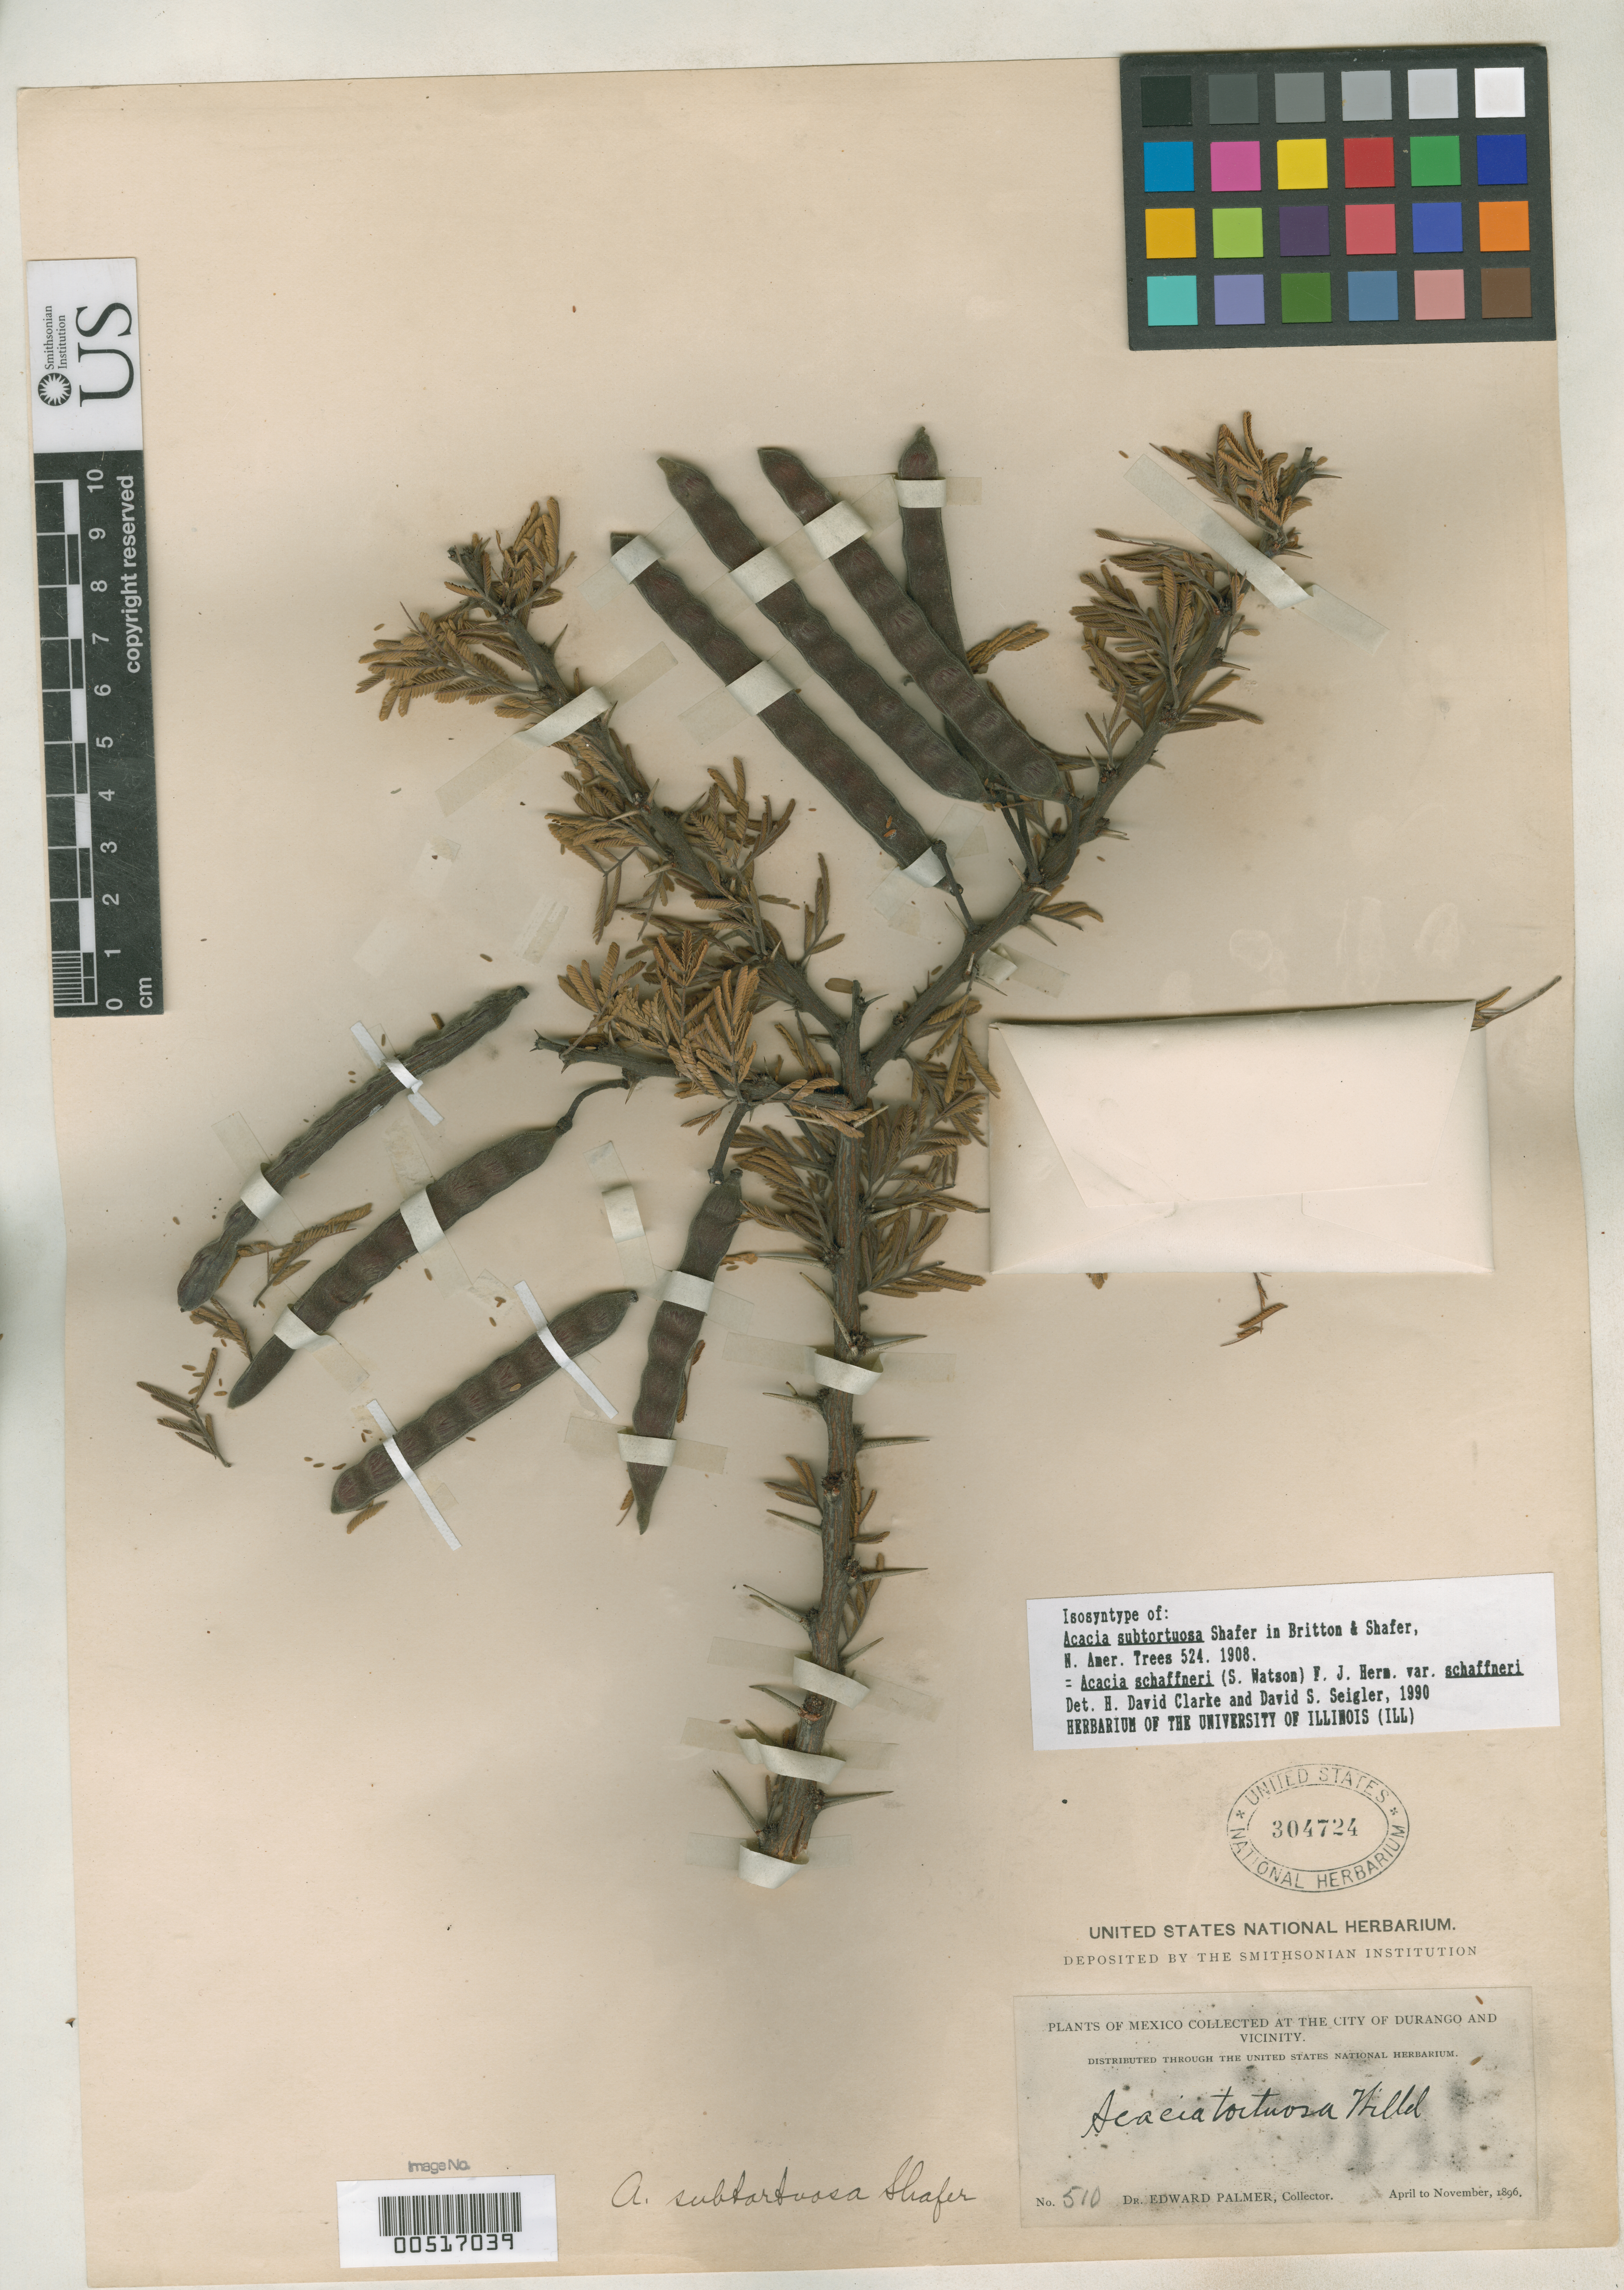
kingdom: Plantae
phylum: Tracheophyta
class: Magnoliopsida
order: Fabales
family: Fabaceae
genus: Acacia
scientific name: Acacia subtortuosa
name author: Shafer in Britton & Shafer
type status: Isosyntype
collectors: E. Palmer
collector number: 510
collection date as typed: Apr 1896 to -- Nov 1896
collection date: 1896-04/1896-11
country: Mexico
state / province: Durango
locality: City of Durango & vicinity.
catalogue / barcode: US 304724